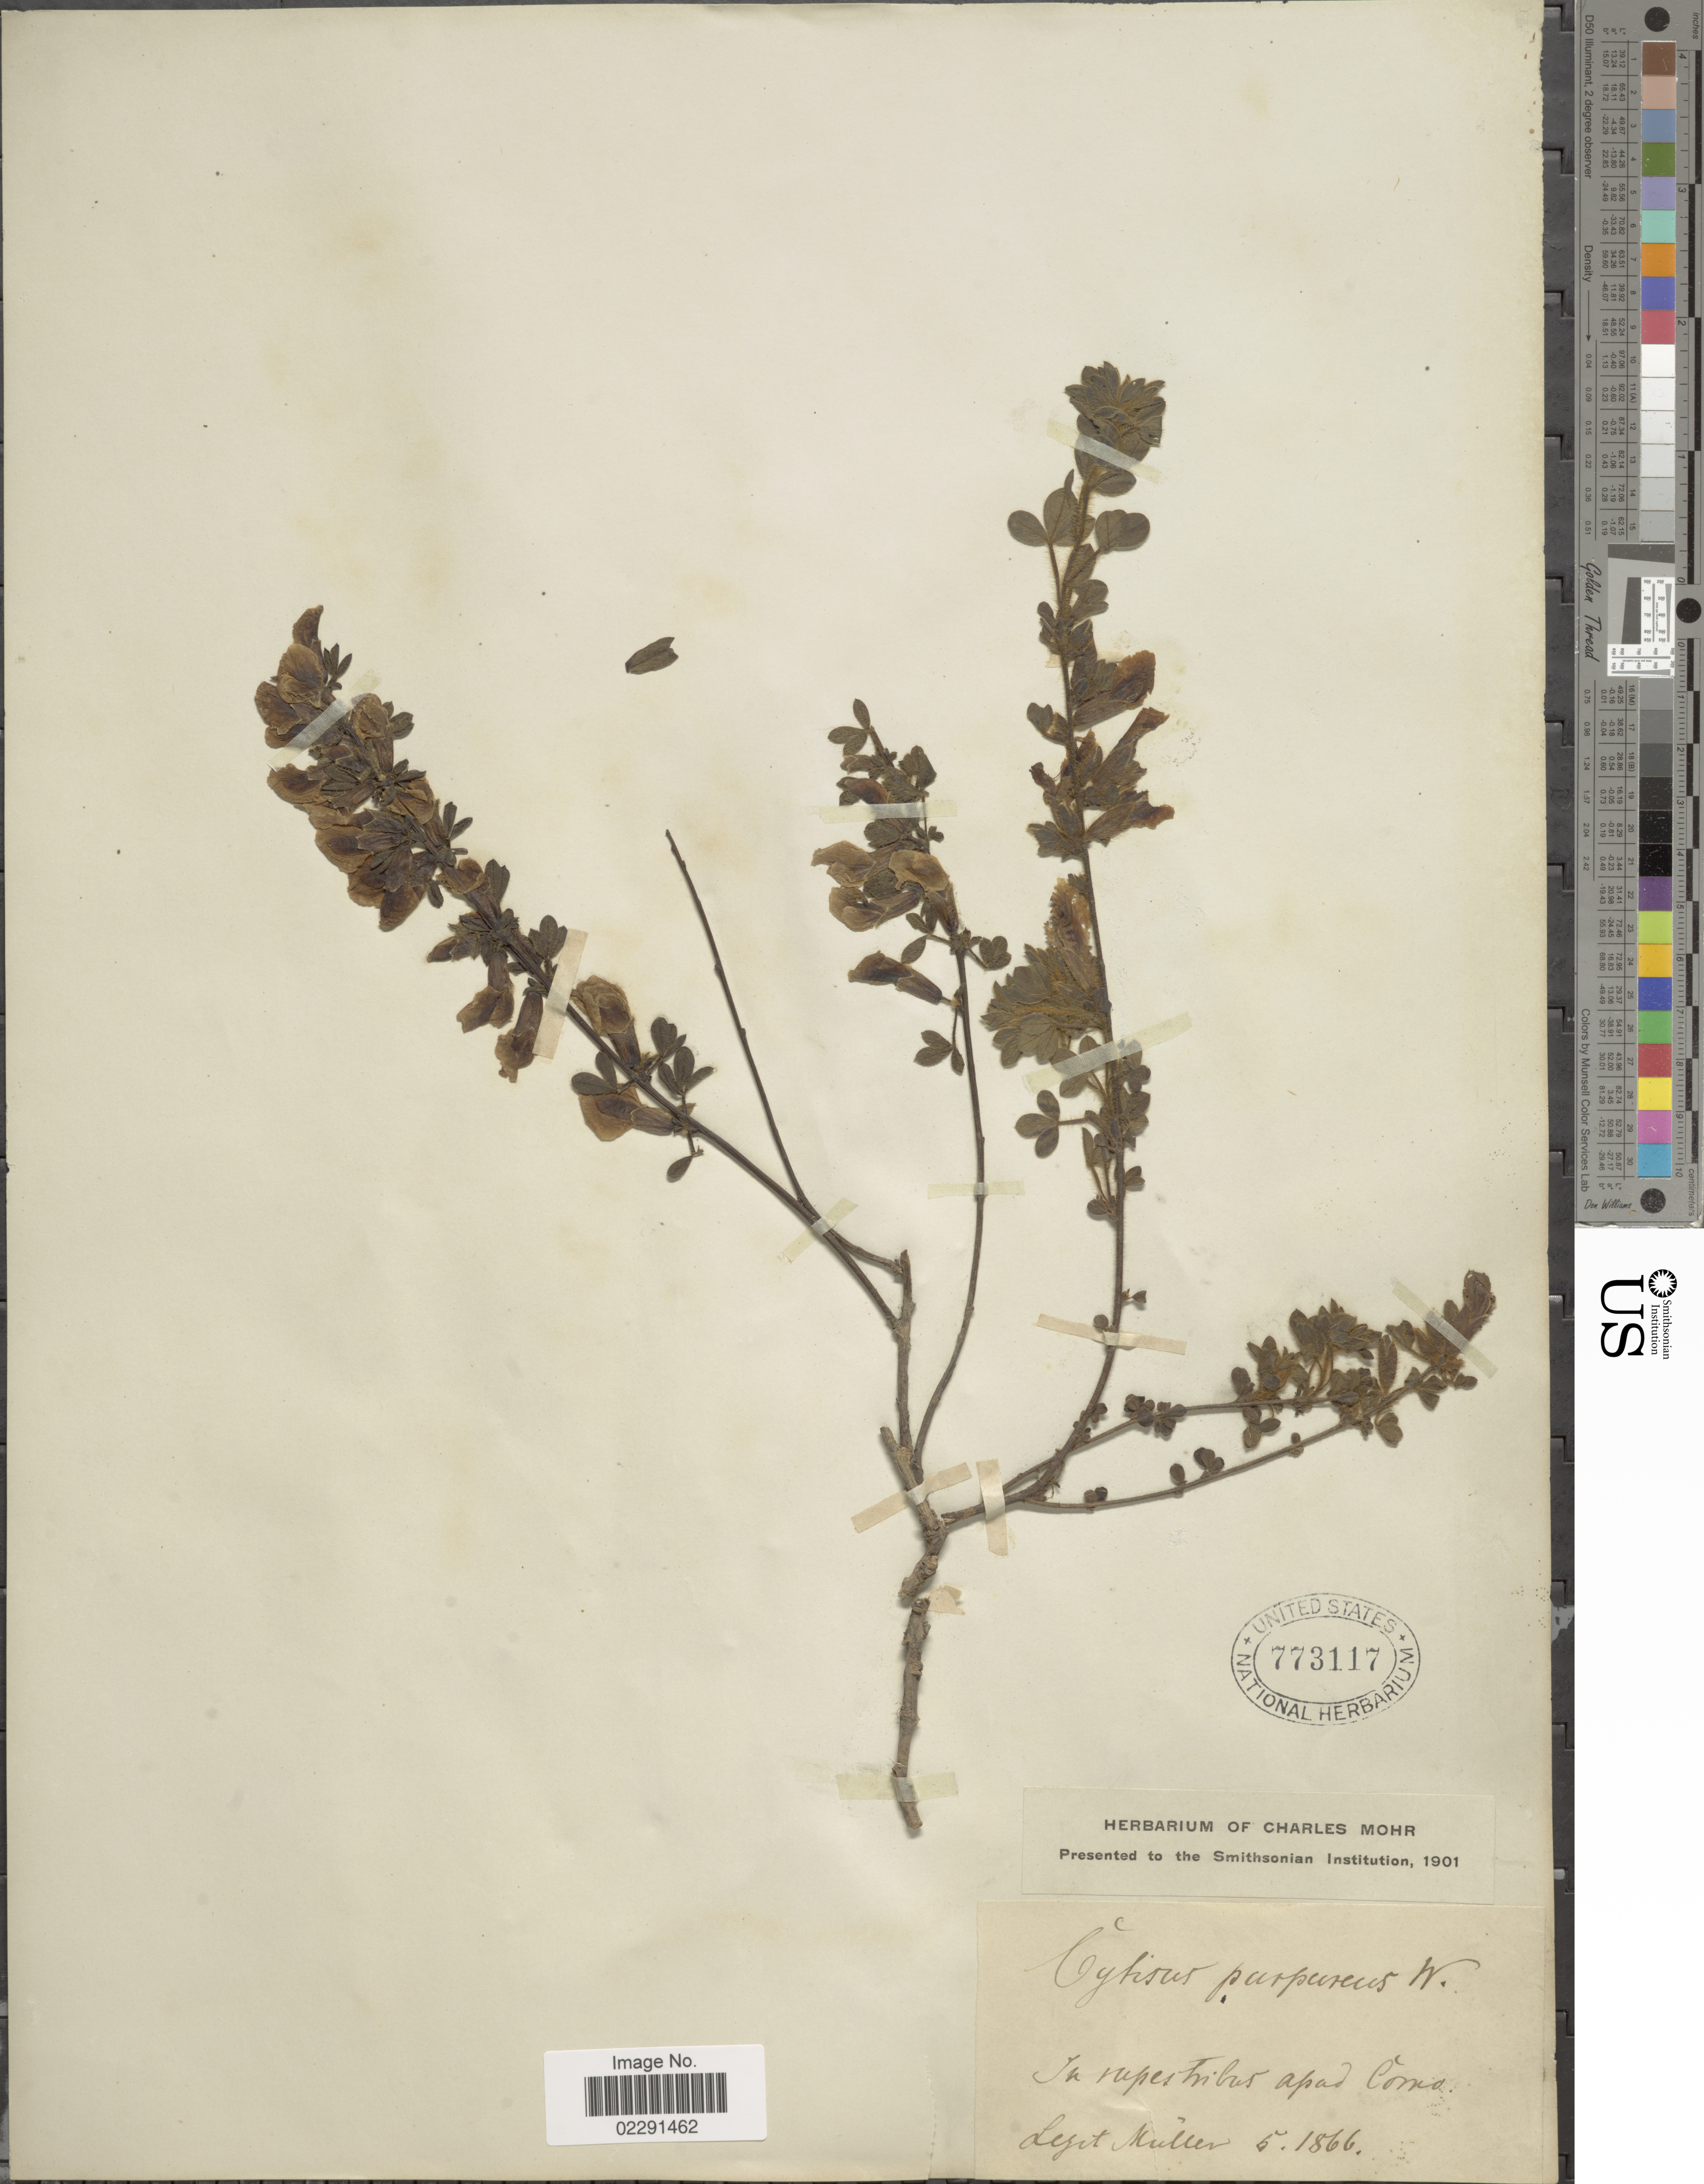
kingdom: Plantae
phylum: Tracheophyta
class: Magnoliopsida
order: Fabales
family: Fabaceae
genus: Cytisus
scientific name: Cytisus purpureus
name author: Scop.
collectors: -- Müller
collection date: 1866-05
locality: In rupestribus apad Como. [interpreted]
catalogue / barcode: US 773117